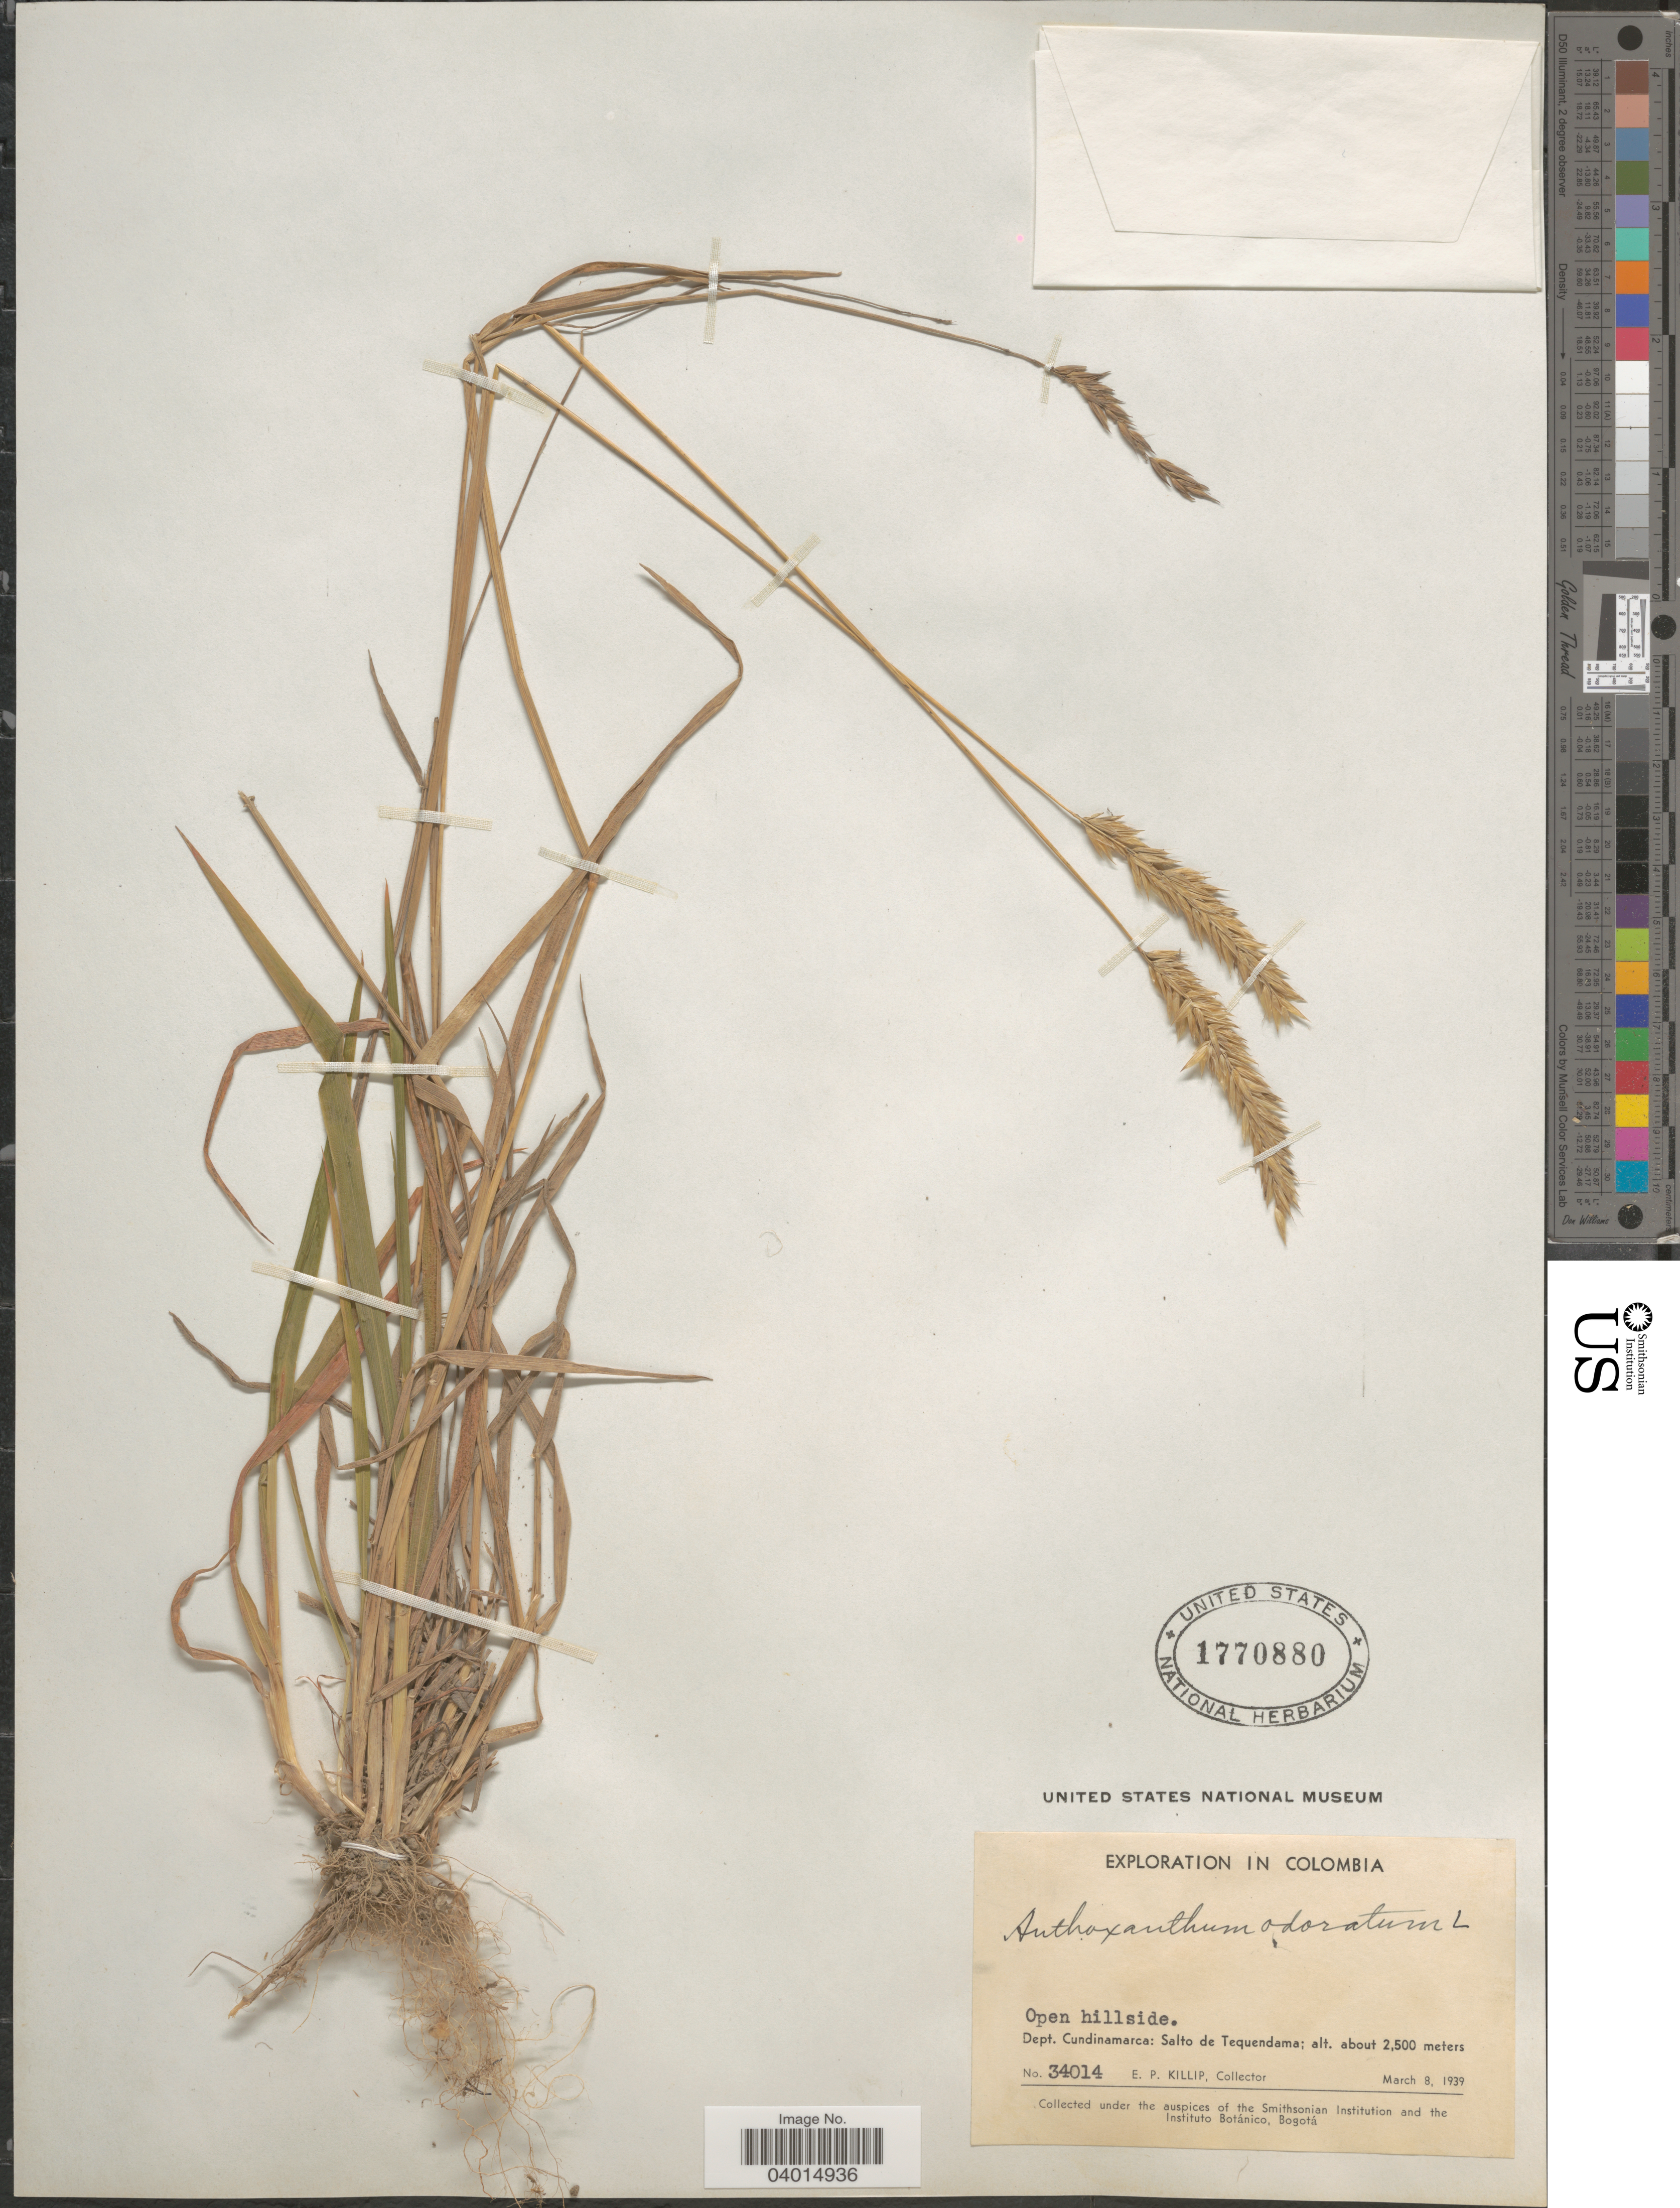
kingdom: Plantae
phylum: Tracheophyta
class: Liliopsida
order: Poales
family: Poaceae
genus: Anthoxanthum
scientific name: Anthoxanthum odoratum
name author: L.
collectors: E. P. Killip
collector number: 34014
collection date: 1939-03-08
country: Colombia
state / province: Cundinamarca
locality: Dept. Cundinamarca: Salto de Tequendama.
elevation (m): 2500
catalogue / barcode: US 1770880